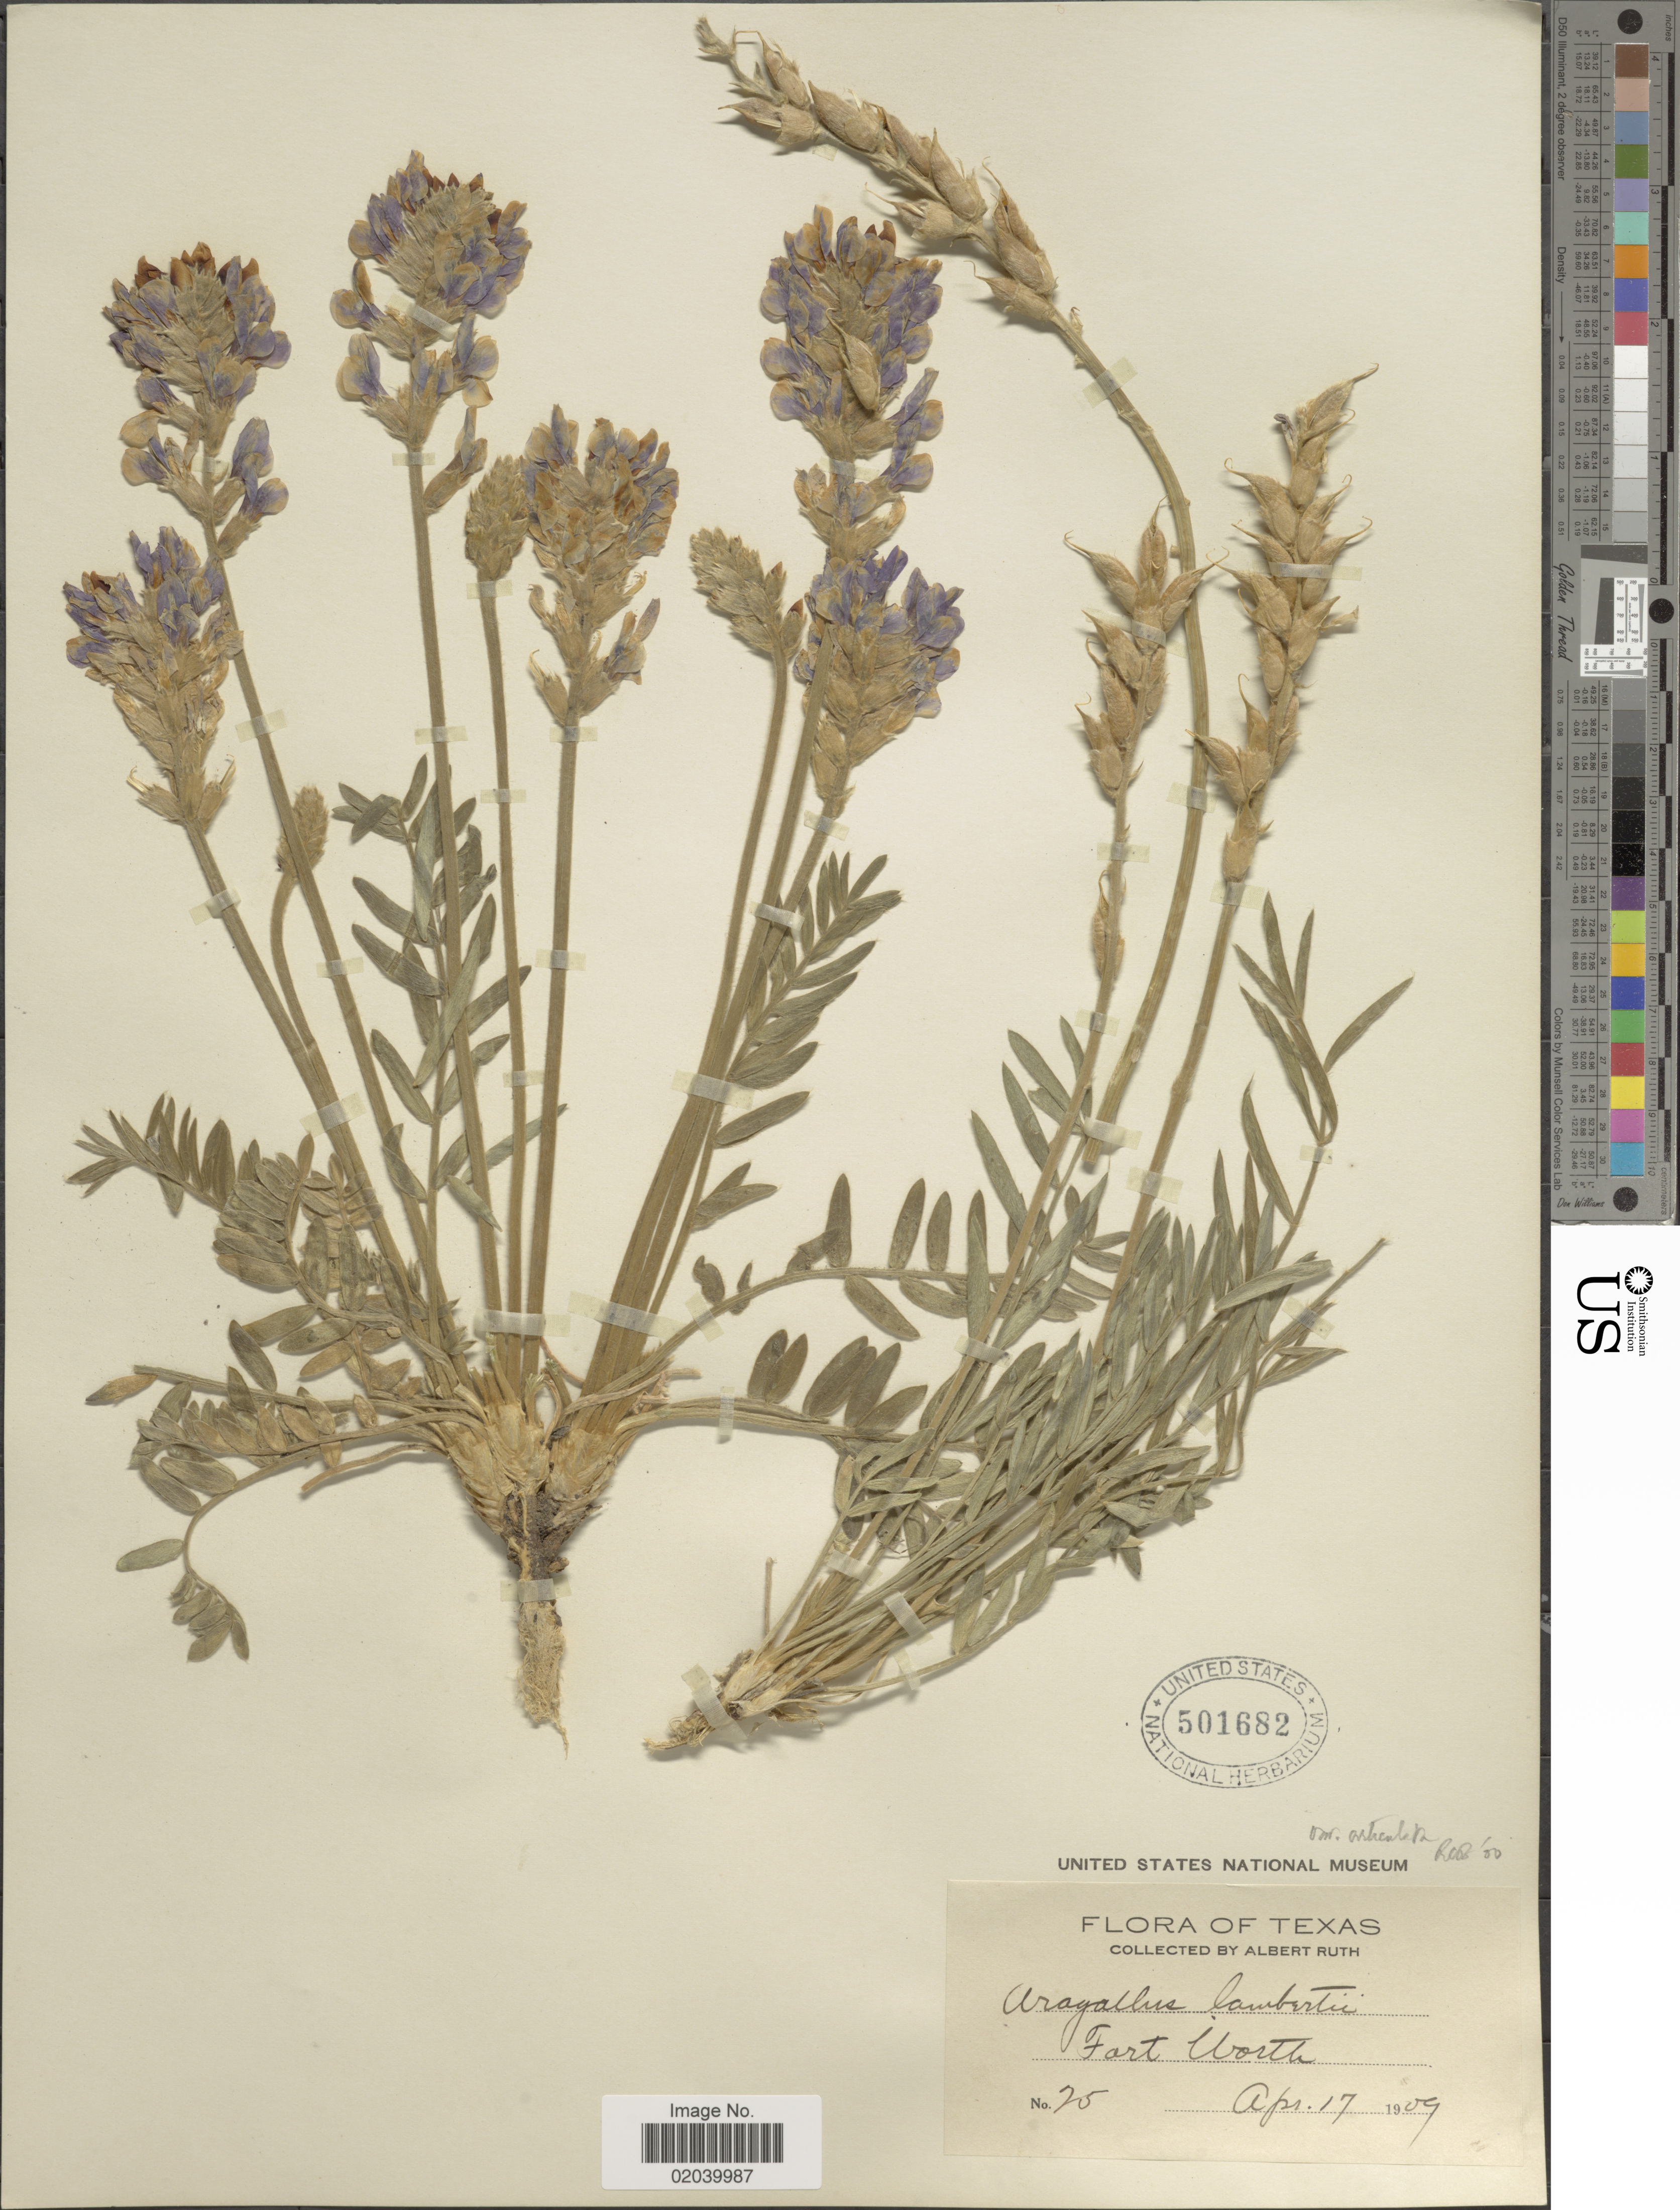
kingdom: Plantae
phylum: Tracheophyta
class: Magnoliopsida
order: Fabales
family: Fabaceae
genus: Oxytropis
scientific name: Oxytropis lambertii var. articulata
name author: (Greene) Barneby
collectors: A. Ruth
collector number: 25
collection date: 1909-04-17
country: United States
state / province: Texas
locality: Fort Worth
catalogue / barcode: US 501682